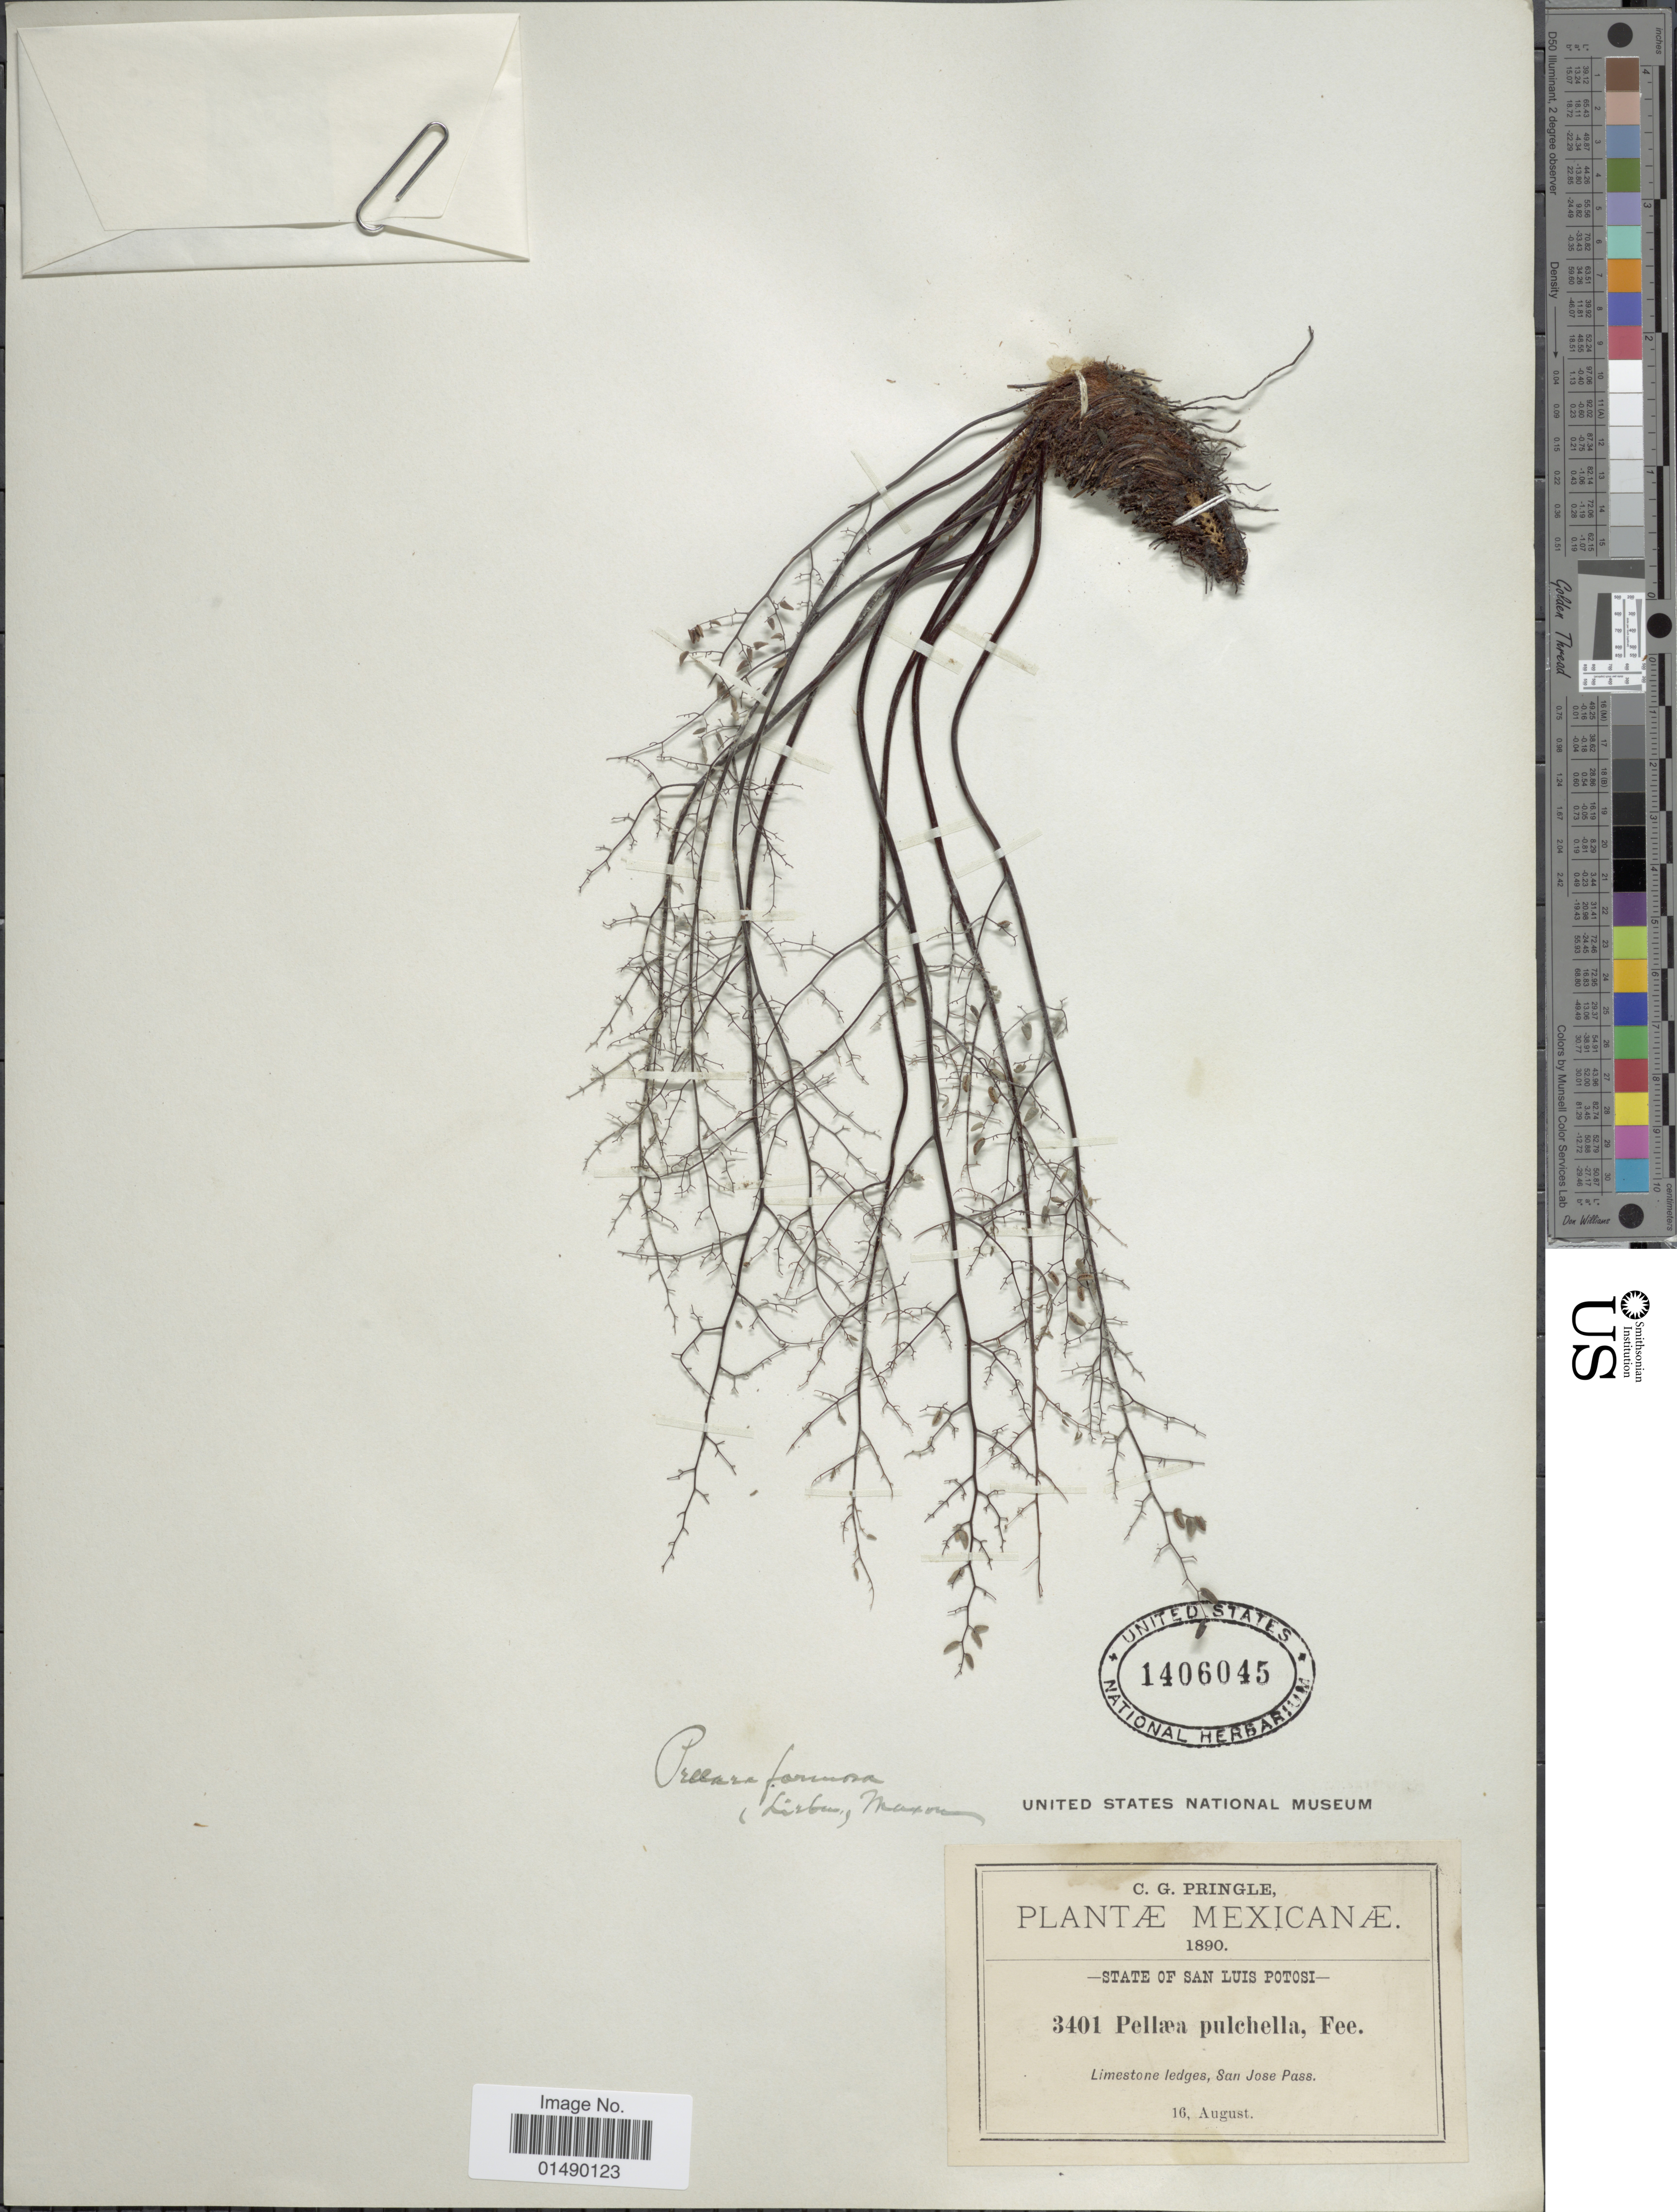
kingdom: Plantae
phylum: Tracheophyta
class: Polypodiopsida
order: Polypodiales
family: Pteridaceae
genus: Argyrochosma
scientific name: Argyrochosma formosa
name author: (Liebm.) Windham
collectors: C. G. Pringle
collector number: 3401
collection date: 1890-08-16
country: Mexico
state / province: San Luis Potosí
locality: Mexicanae, limestone ledges,San Jose Pass.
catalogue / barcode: US 1406045